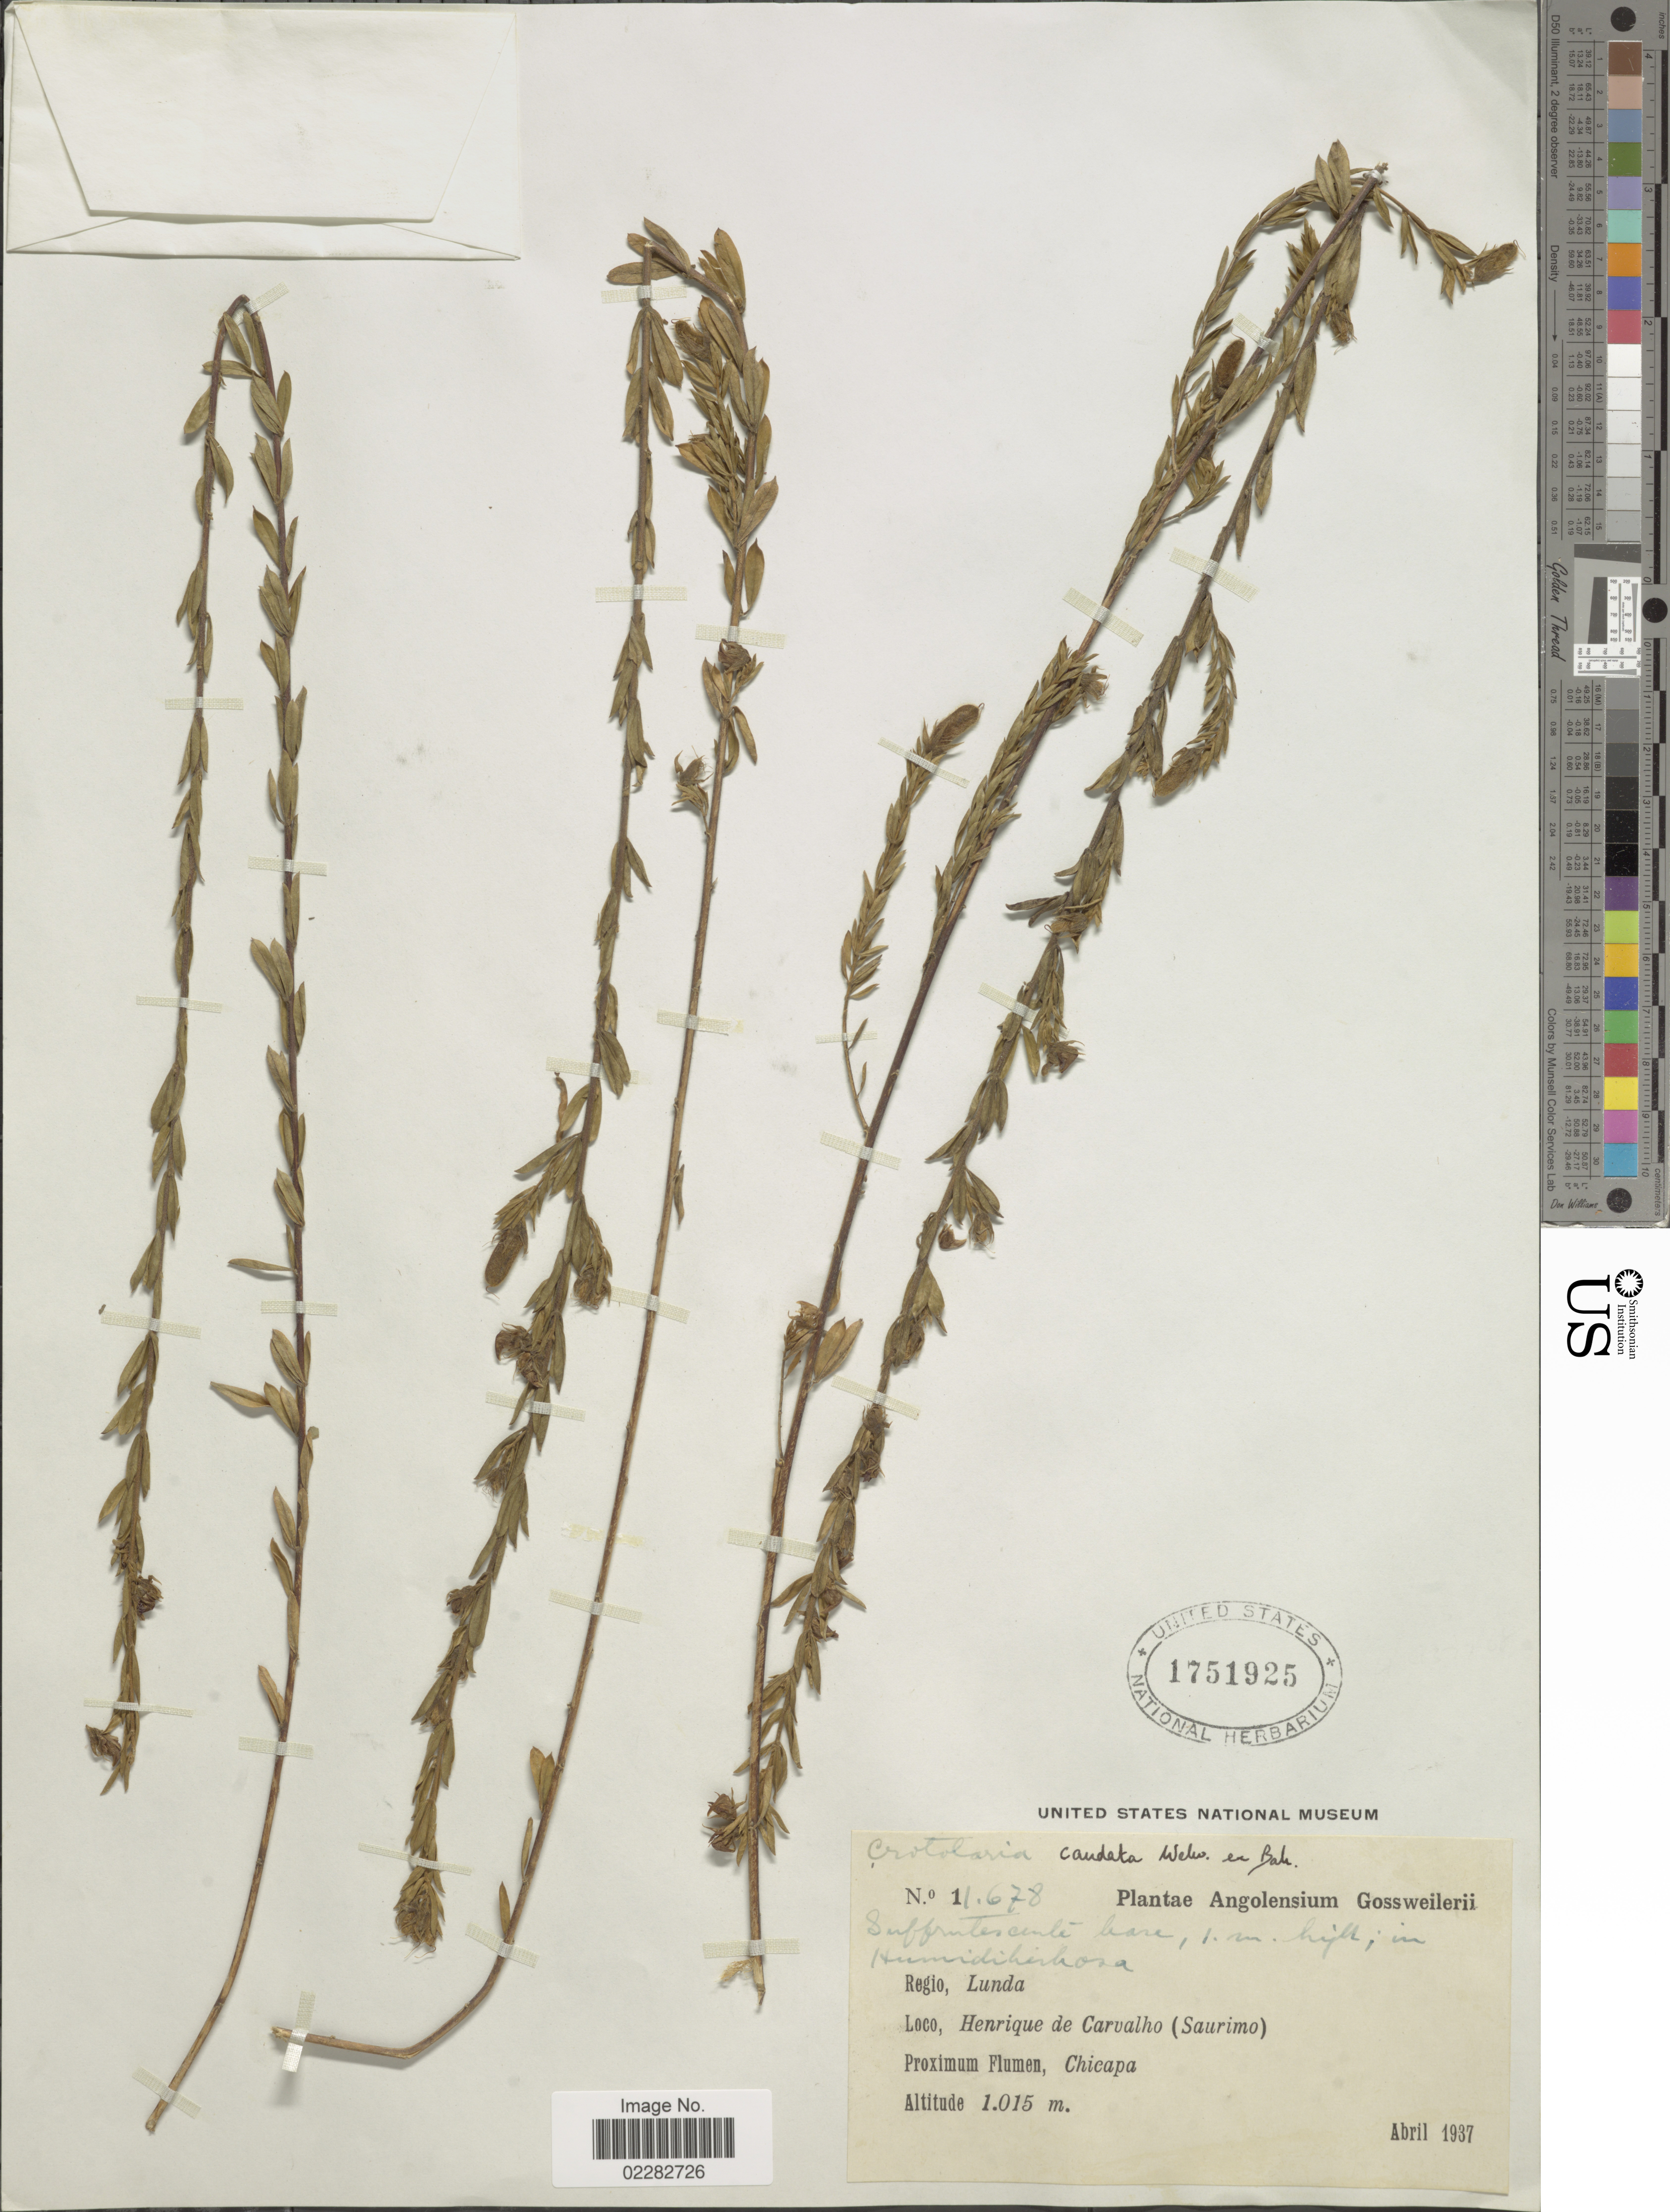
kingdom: Plantae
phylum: Tracheophyta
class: Magnoliopsida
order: Fabales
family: Fabaceae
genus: Crotalaria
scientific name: Crotalaria caudata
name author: Baker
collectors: -. Gossweiler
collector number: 11678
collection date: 1937-04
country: Angola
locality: Plantae Angolensium, Regio, Lunda, Loco, Henrique de Carvalho (Saurimo), proximo Flumen, Chicapa.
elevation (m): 1015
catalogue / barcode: US 1751925